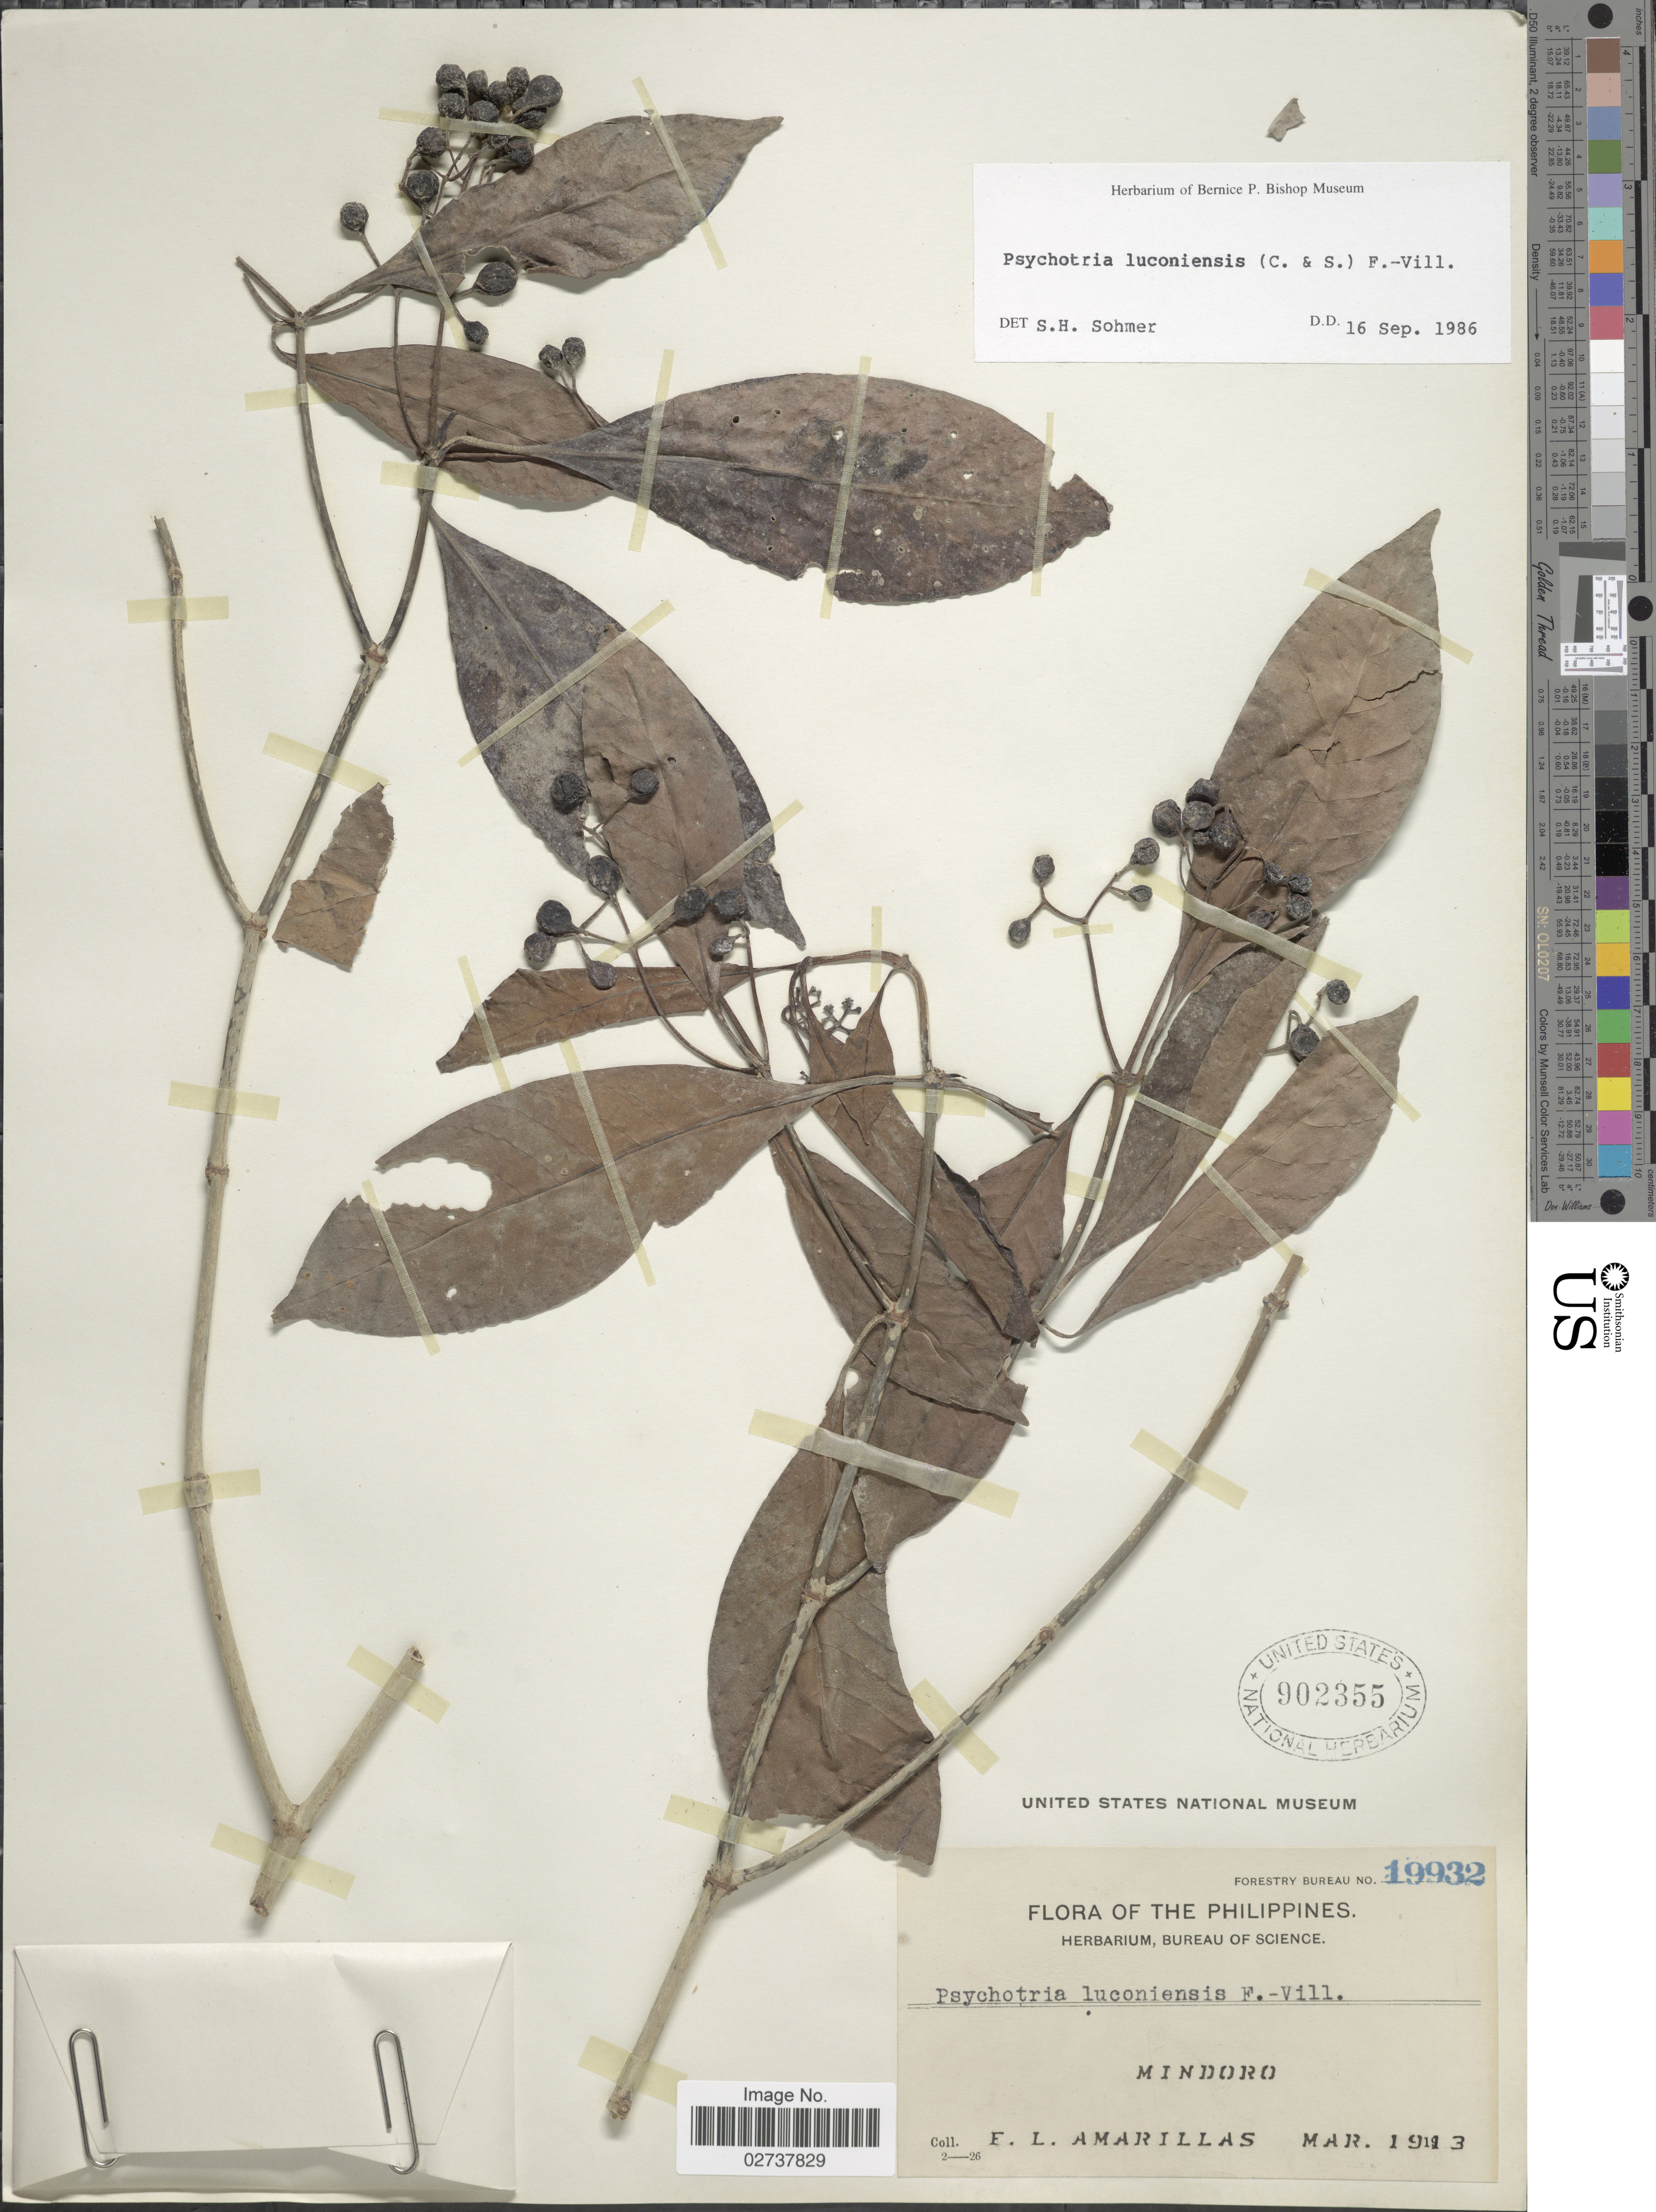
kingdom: Plantae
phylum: Tracheophyta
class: Magnoliopsida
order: Gentianales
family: Rubiaceae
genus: Psychotria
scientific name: Psychotria luzoniensis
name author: (Cham. & Schltdl.) Fern.-Vill.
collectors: F. Amarillas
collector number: Forestry Bureau 19932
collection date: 1913-03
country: Philippines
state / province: Mimaropa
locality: Mindoro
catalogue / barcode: US 902355